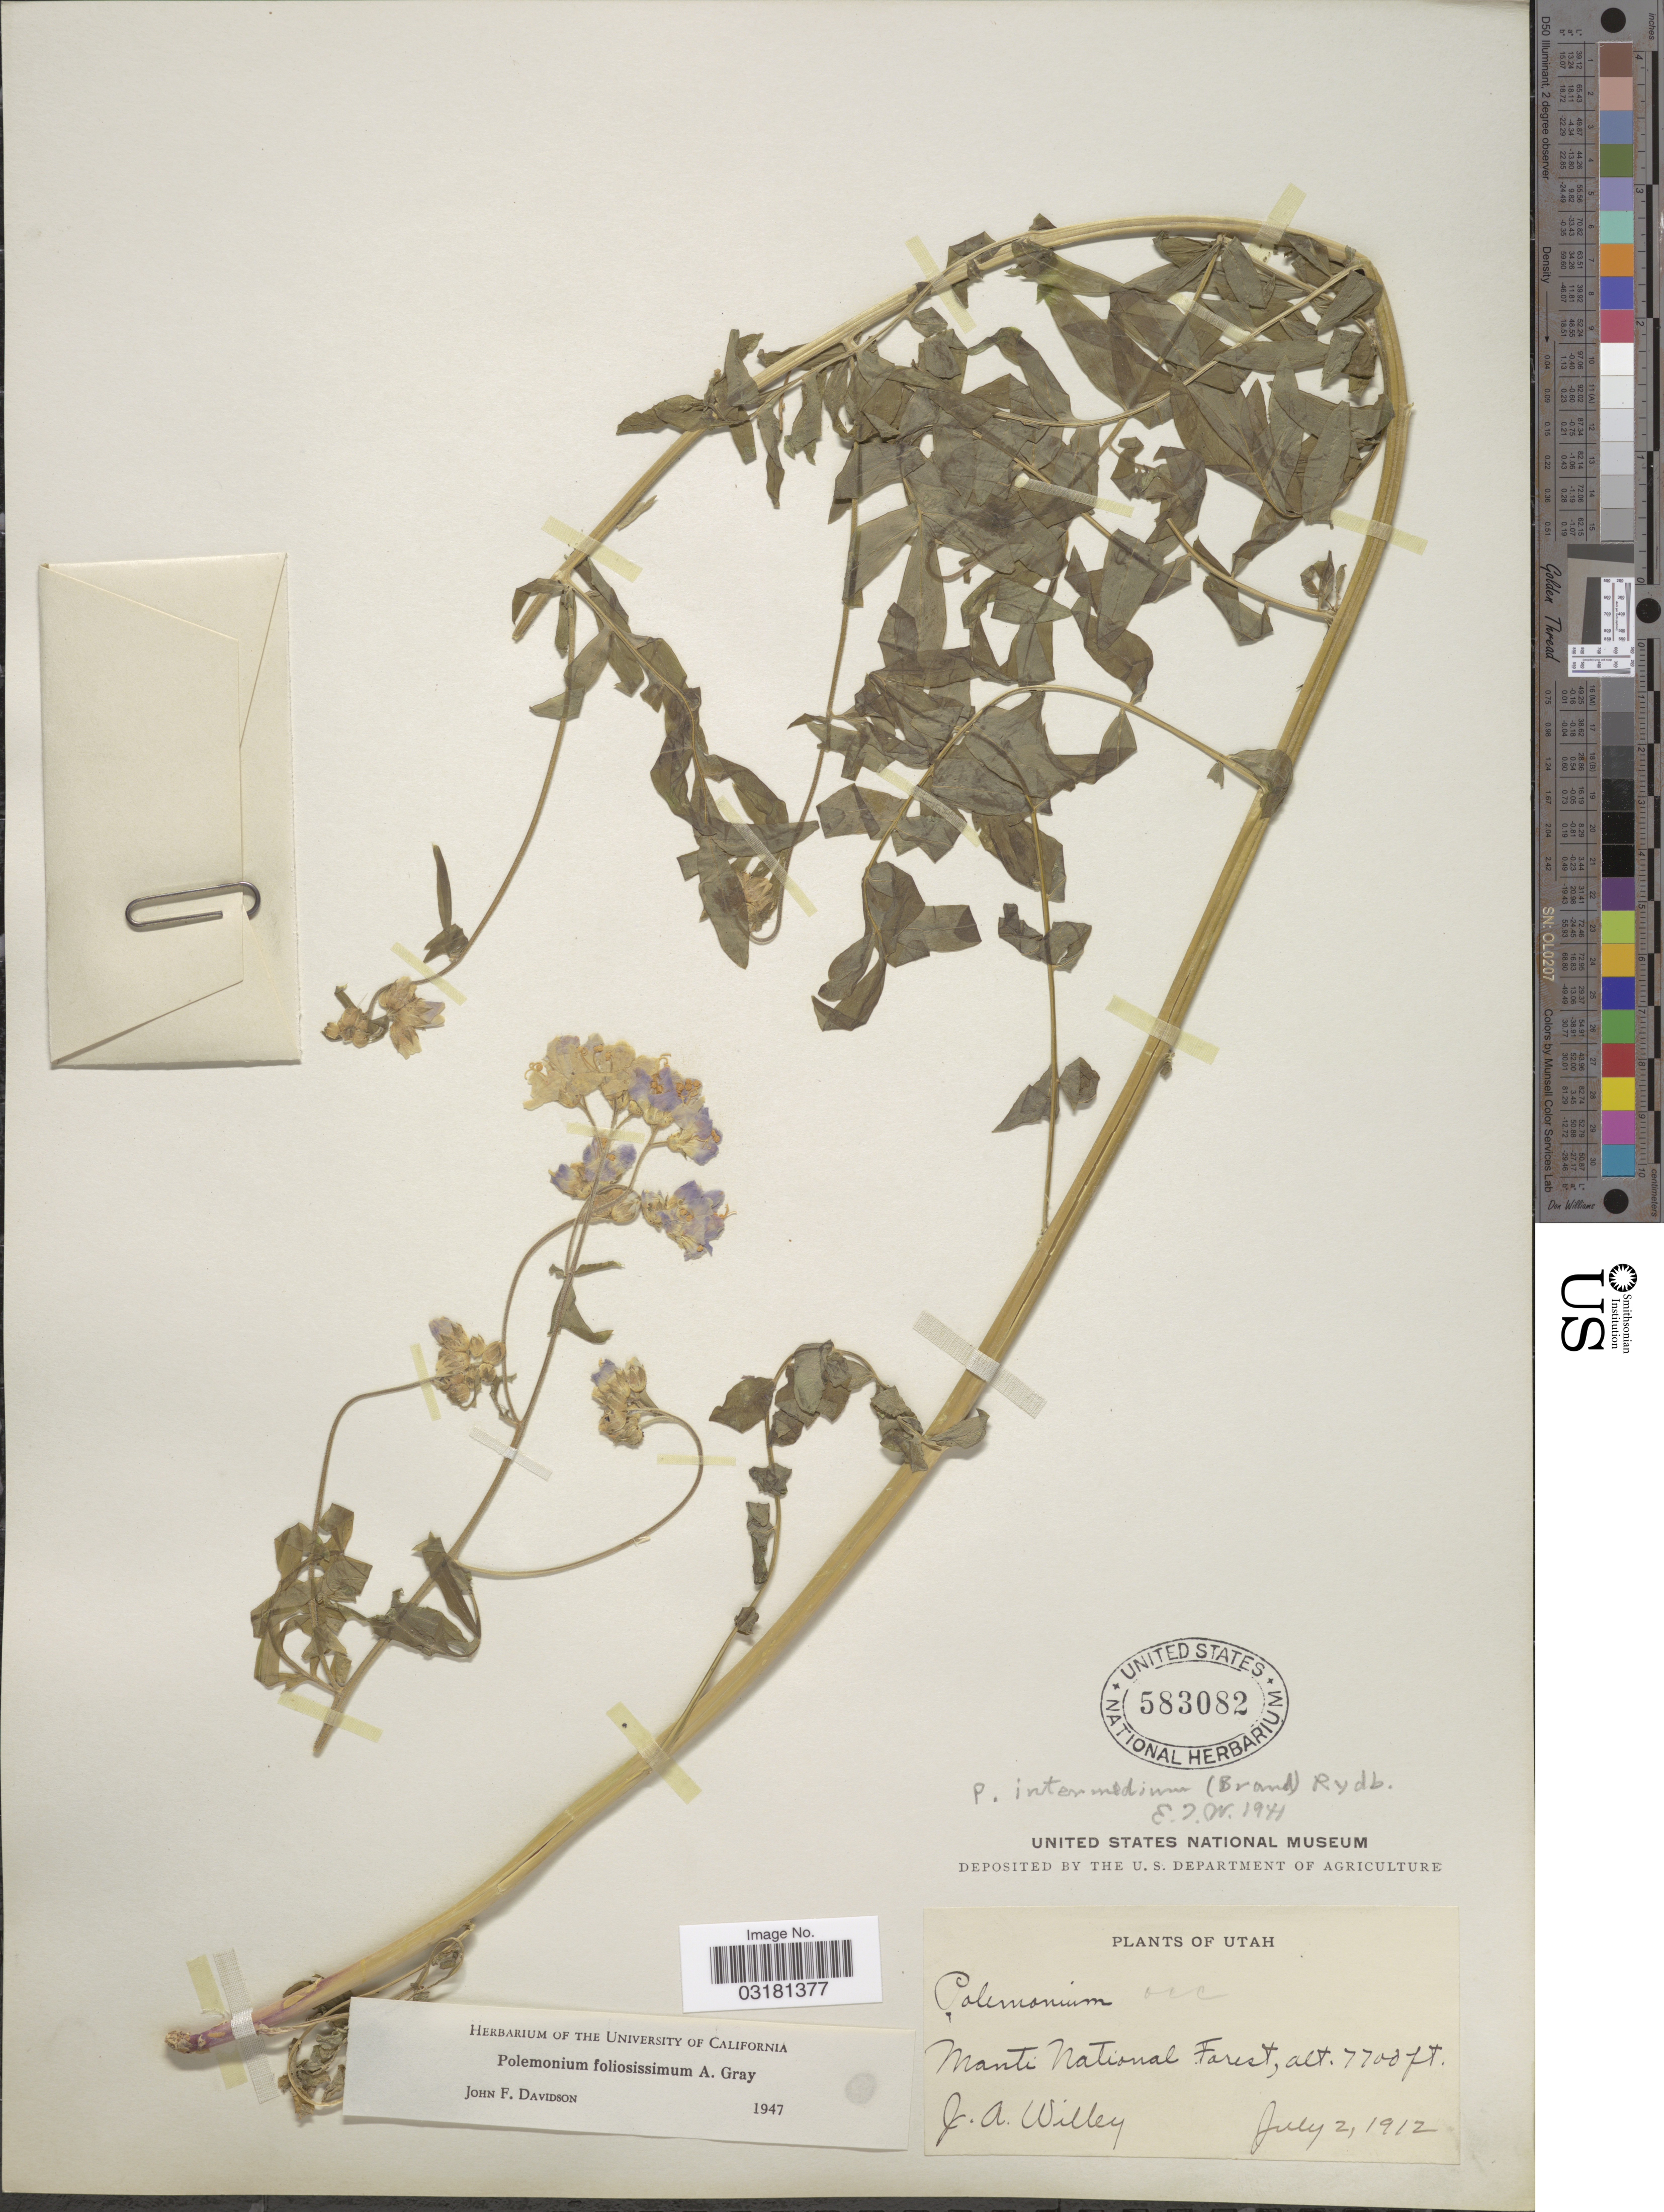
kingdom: Plantae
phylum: Tracheophyta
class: Magnoliopsida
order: Ericales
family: Polemoniaceae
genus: Polemonium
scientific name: Polemonium foliosissimum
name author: A. Gray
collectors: J. Willey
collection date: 1912-07-02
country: United States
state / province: Utah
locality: Manti National Forest.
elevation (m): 2347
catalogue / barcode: US 583082